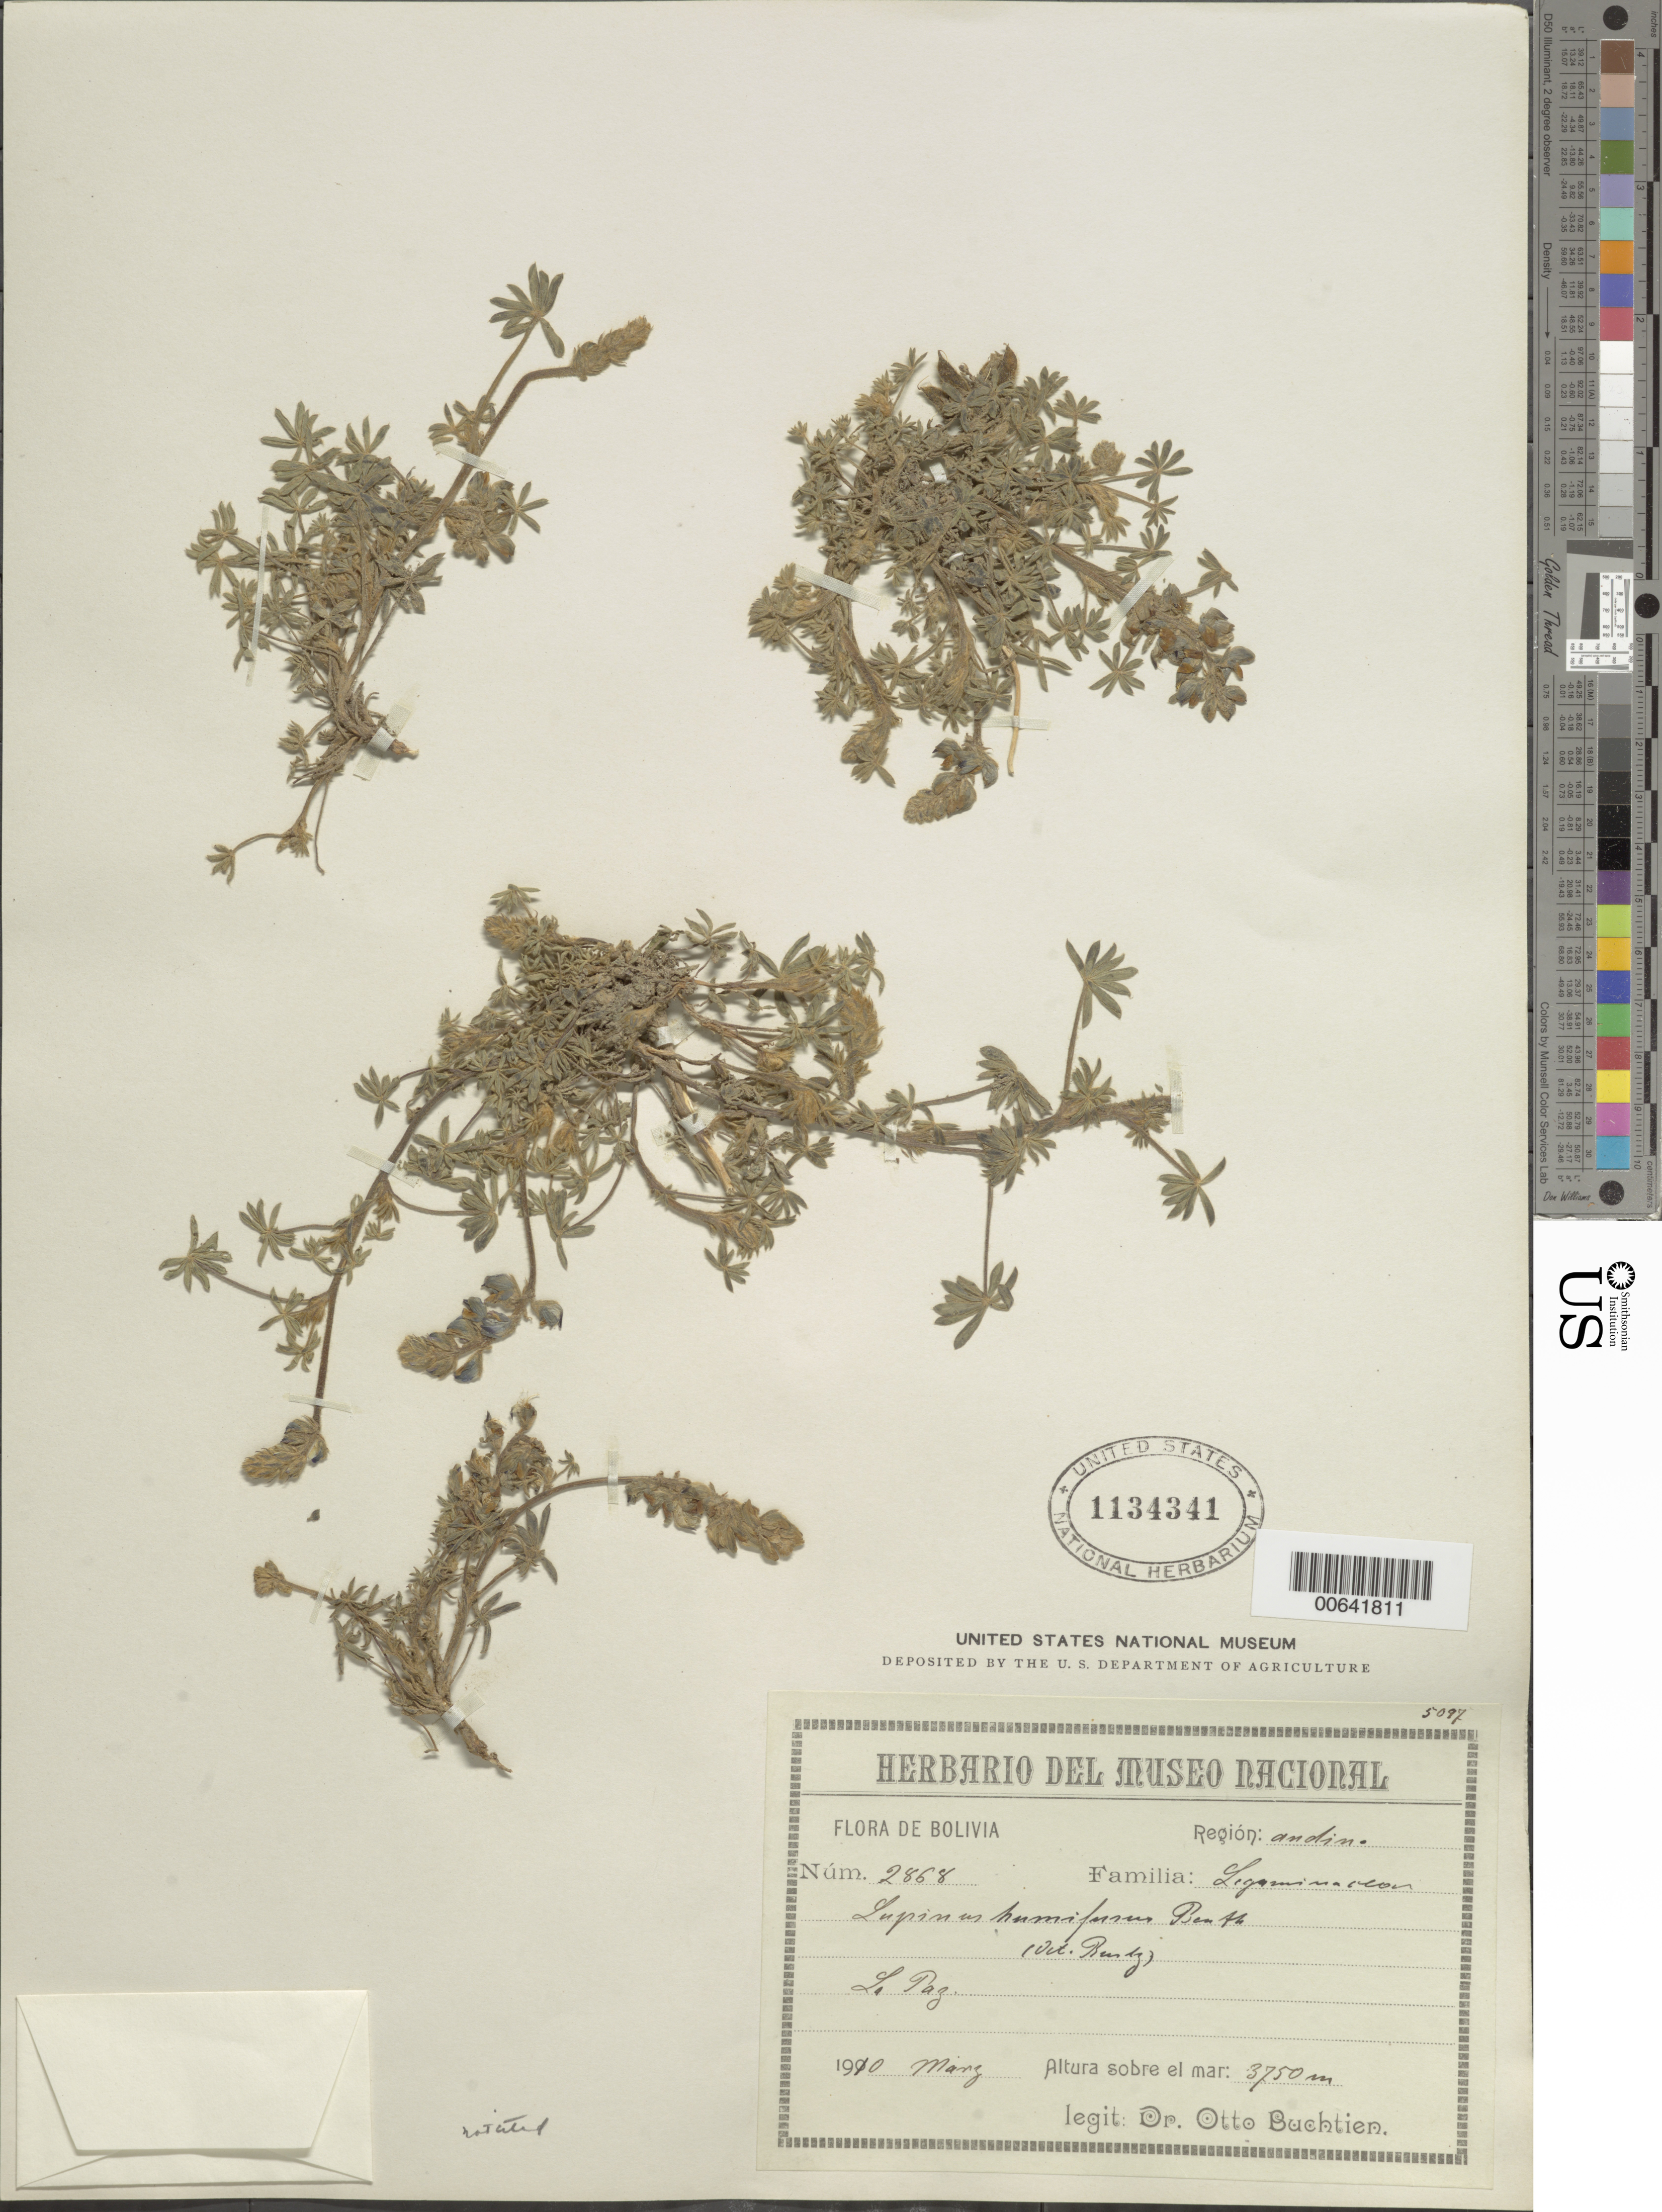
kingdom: Plantae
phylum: Tracheophyta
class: Magnoliopsida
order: Fabales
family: Fabaceae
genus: Lupinus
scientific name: Lupinus buchtienii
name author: Rusby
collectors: O. Buchtien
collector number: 2868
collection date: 1910-03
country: Bolivia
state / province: La Paz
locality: Región: andina. La Paz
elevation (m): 3750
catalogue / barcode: US 1134341